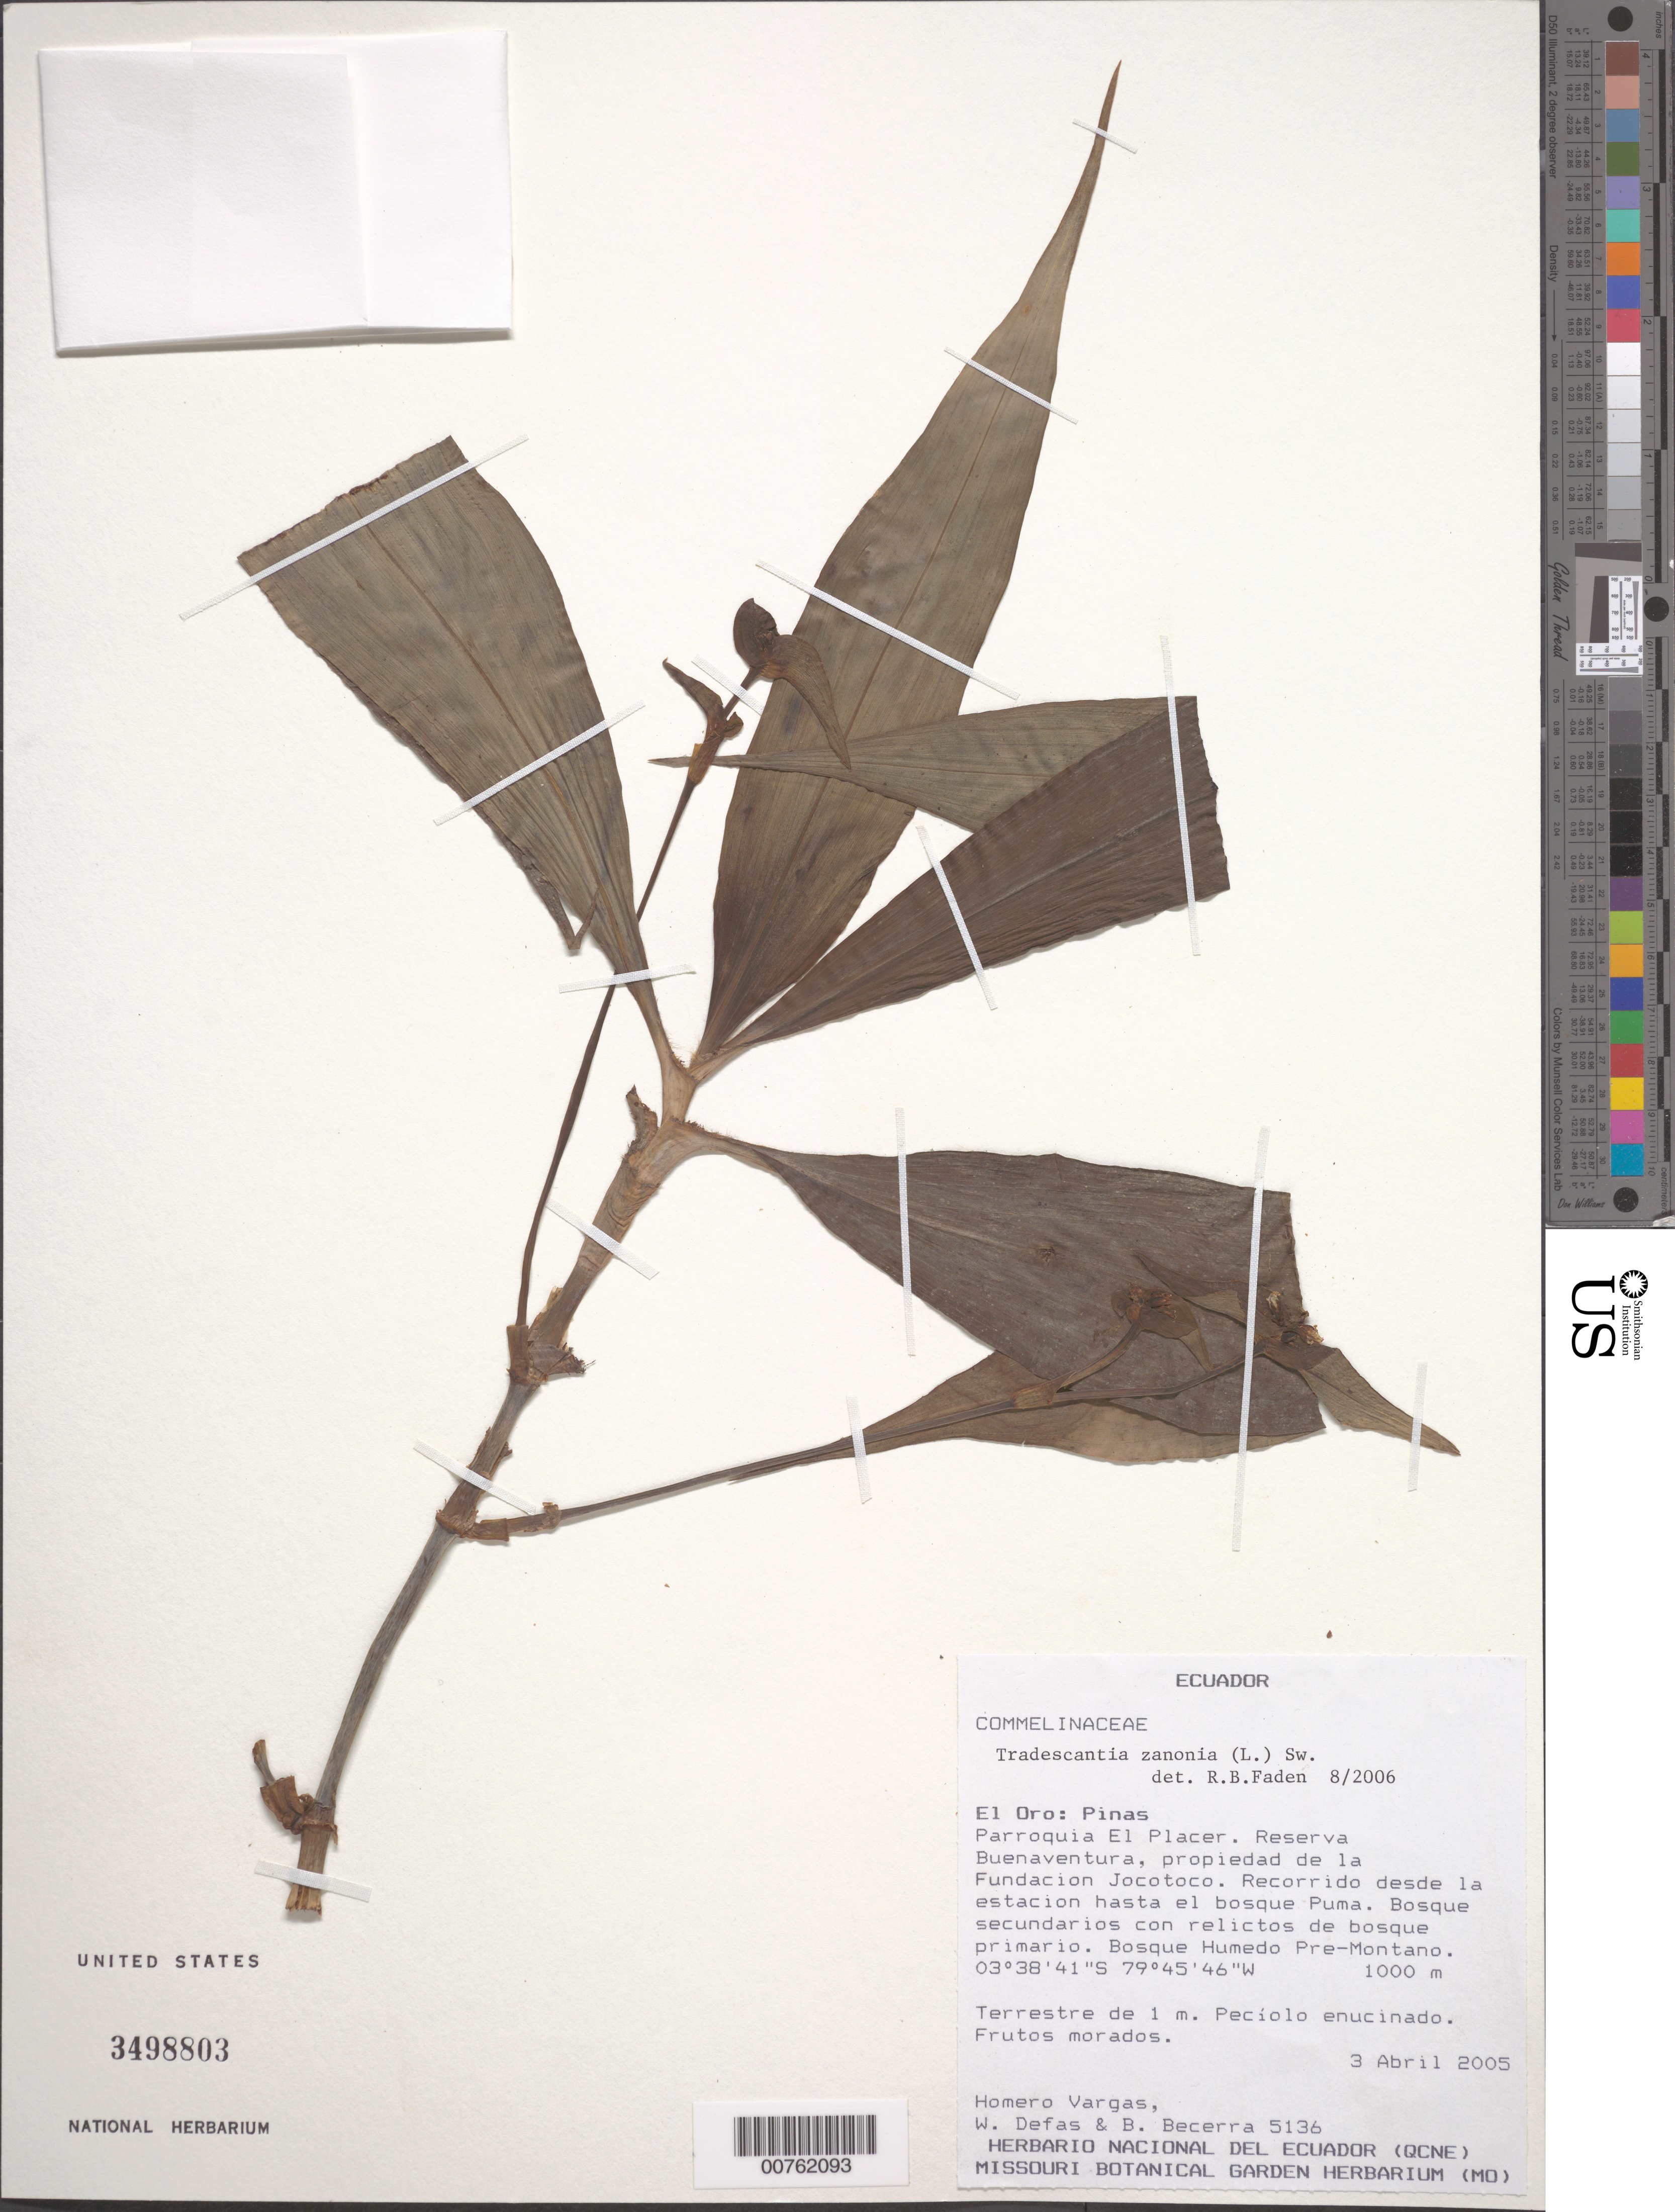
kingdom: Plantae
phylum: Tracheophyta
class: Liliopsida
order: Commelinales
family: Commelinaceae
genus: Tradescantia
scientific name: Tradescantia zanonia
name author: (L.) Sw.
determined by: Faden, Robert B., (US), Smithsonian Institution - National Museum of Natural History (UNITED STATES)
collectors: H. Vargas, W. Defas & B. Becerra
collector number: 5136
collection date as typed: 03 Apr 2005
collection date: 2005-04-03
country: Ecuador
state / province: El Oro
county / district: Pinas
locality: Reserva Buena Ventura, propiedad de la Fundacion Jocotoco.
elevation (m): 1000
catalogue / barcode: US 3498803